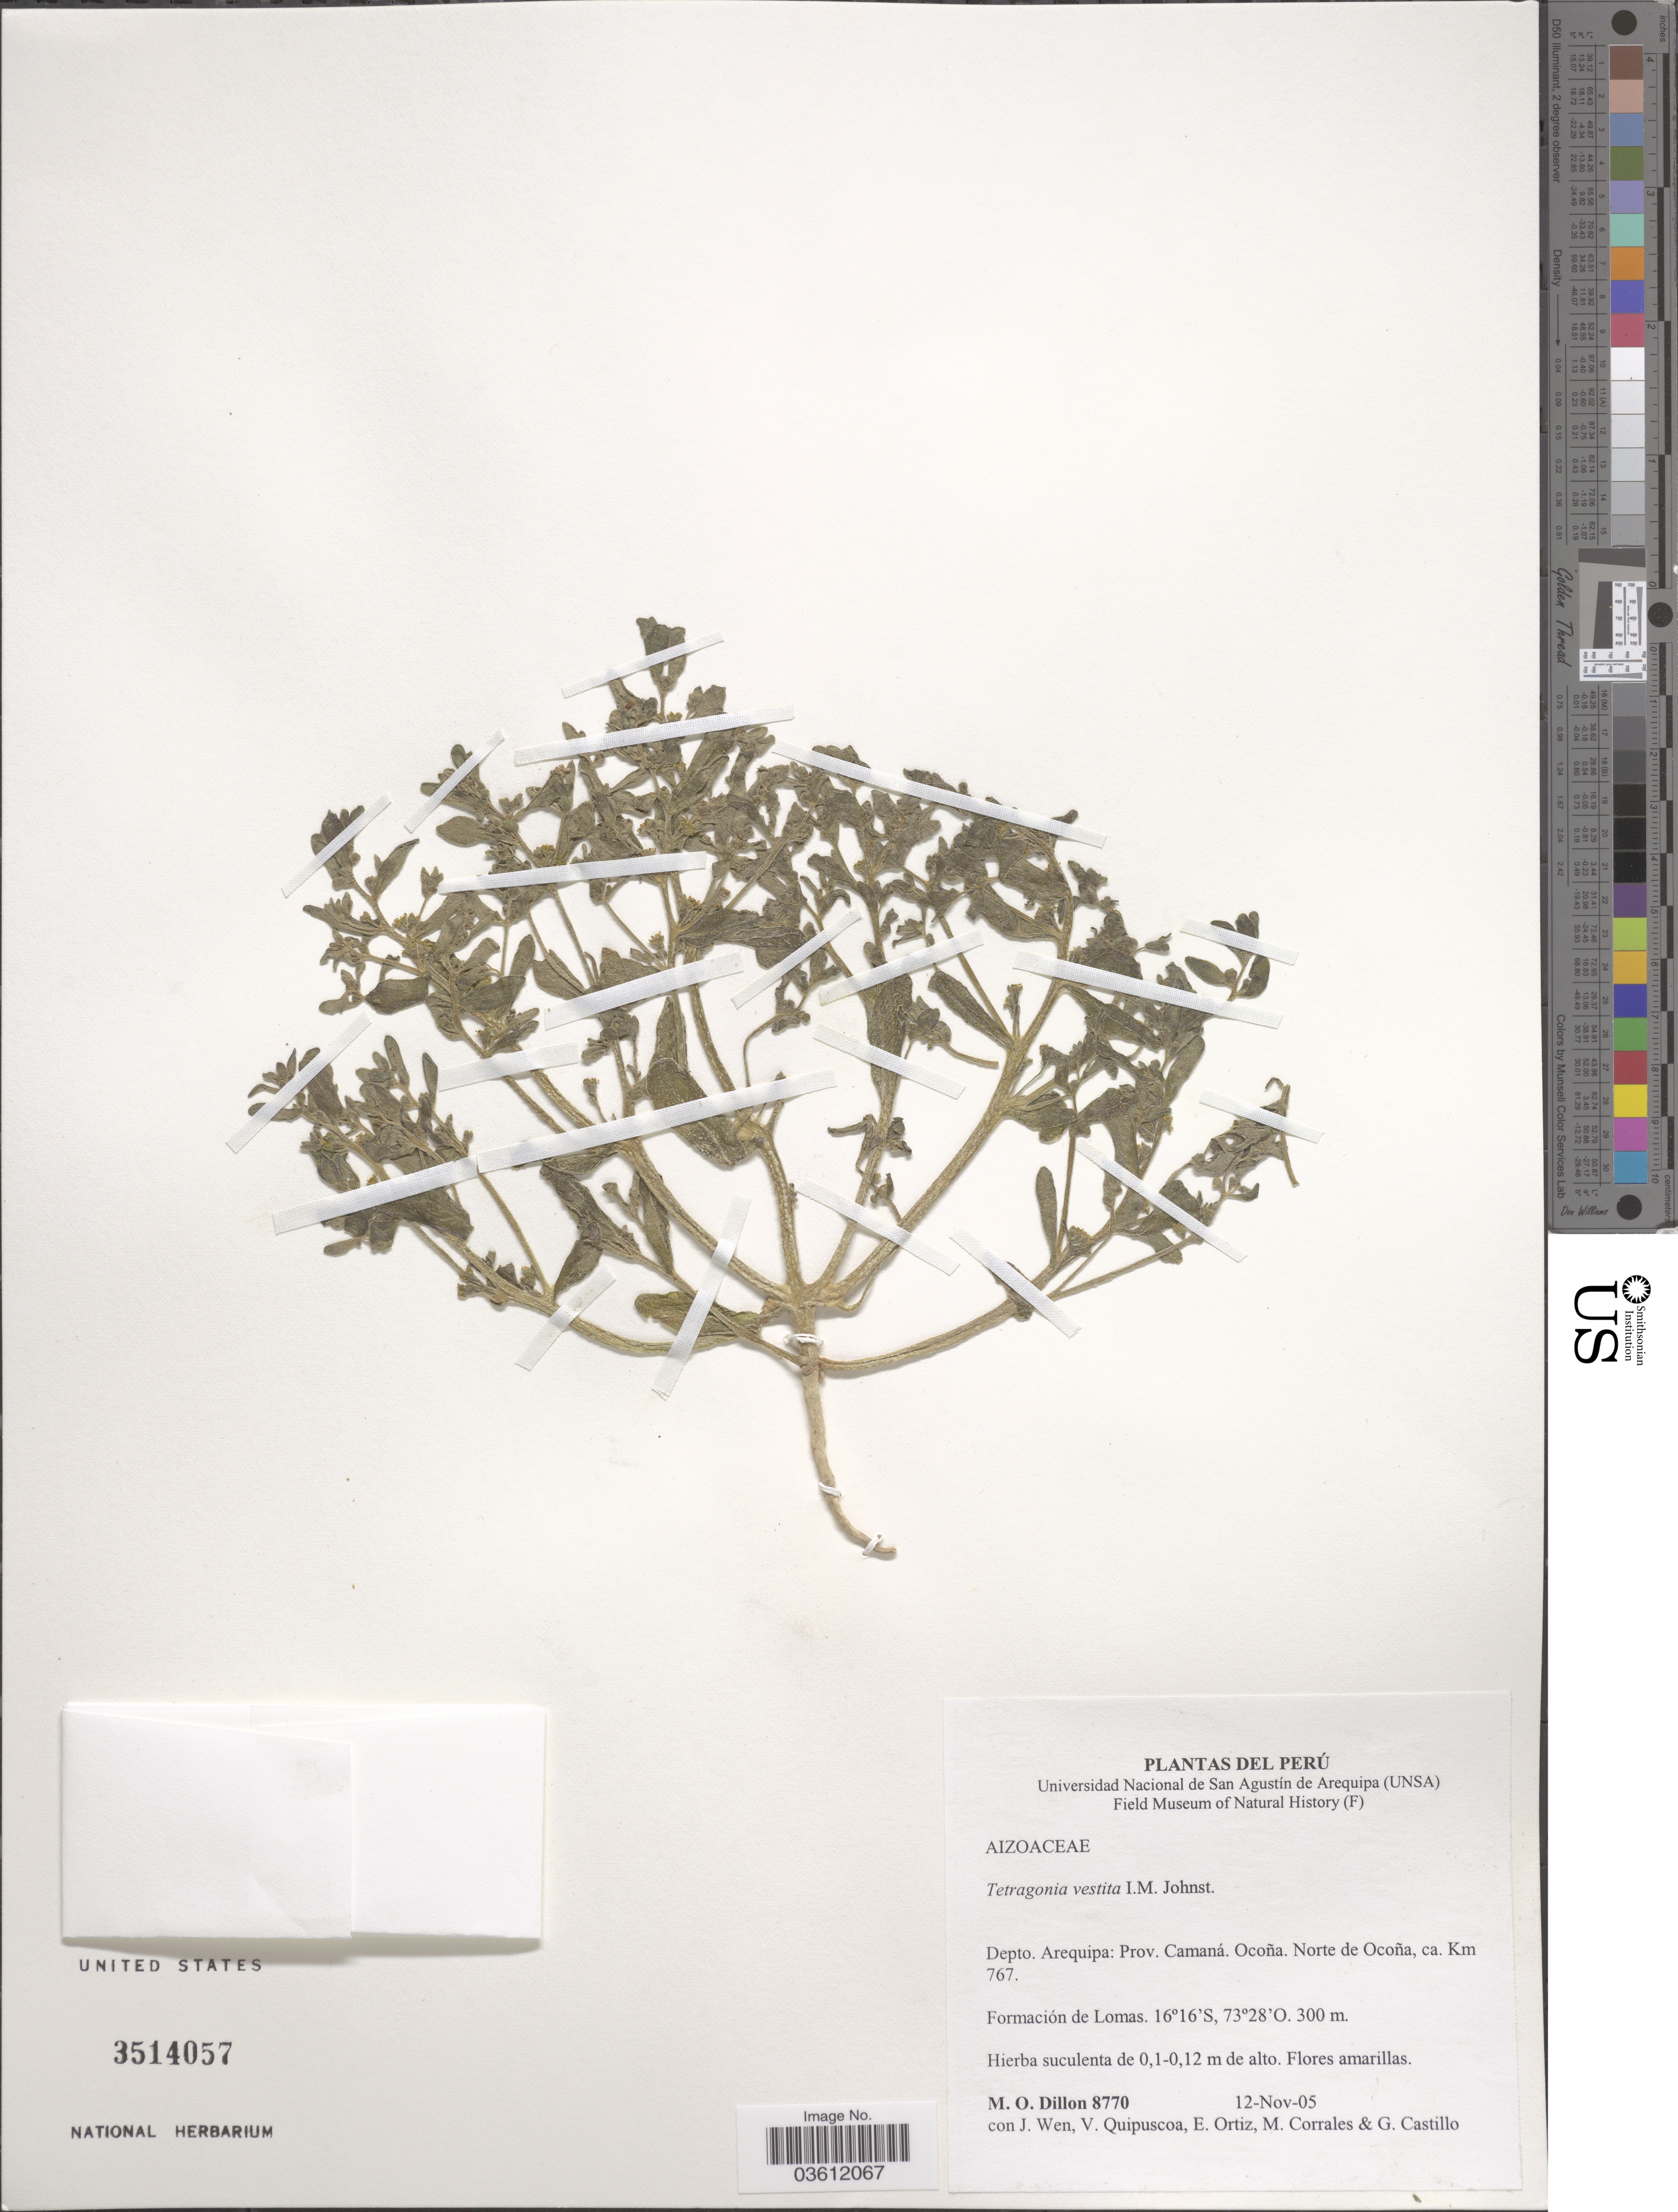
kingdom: Plantae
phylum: Tracheophyta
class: Magnoliopsida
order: Caryophyllales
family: Aizoaceae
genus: Tetragonia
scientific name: Tetragonia vestita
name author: I.M. Johnst.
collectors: M. O. Dillon, J. Wen, V. Quipuscoa, E. Ortiz & et al.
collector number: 8770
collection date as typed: Transcribed d/m/y: 12/11/5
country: Peru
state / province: Arequipa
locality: Depto. Arequipa: Prov. Camaná. Ocoña. Norte de Ocoña, ca. Km 767.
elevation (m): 300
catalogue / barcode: US 3514057